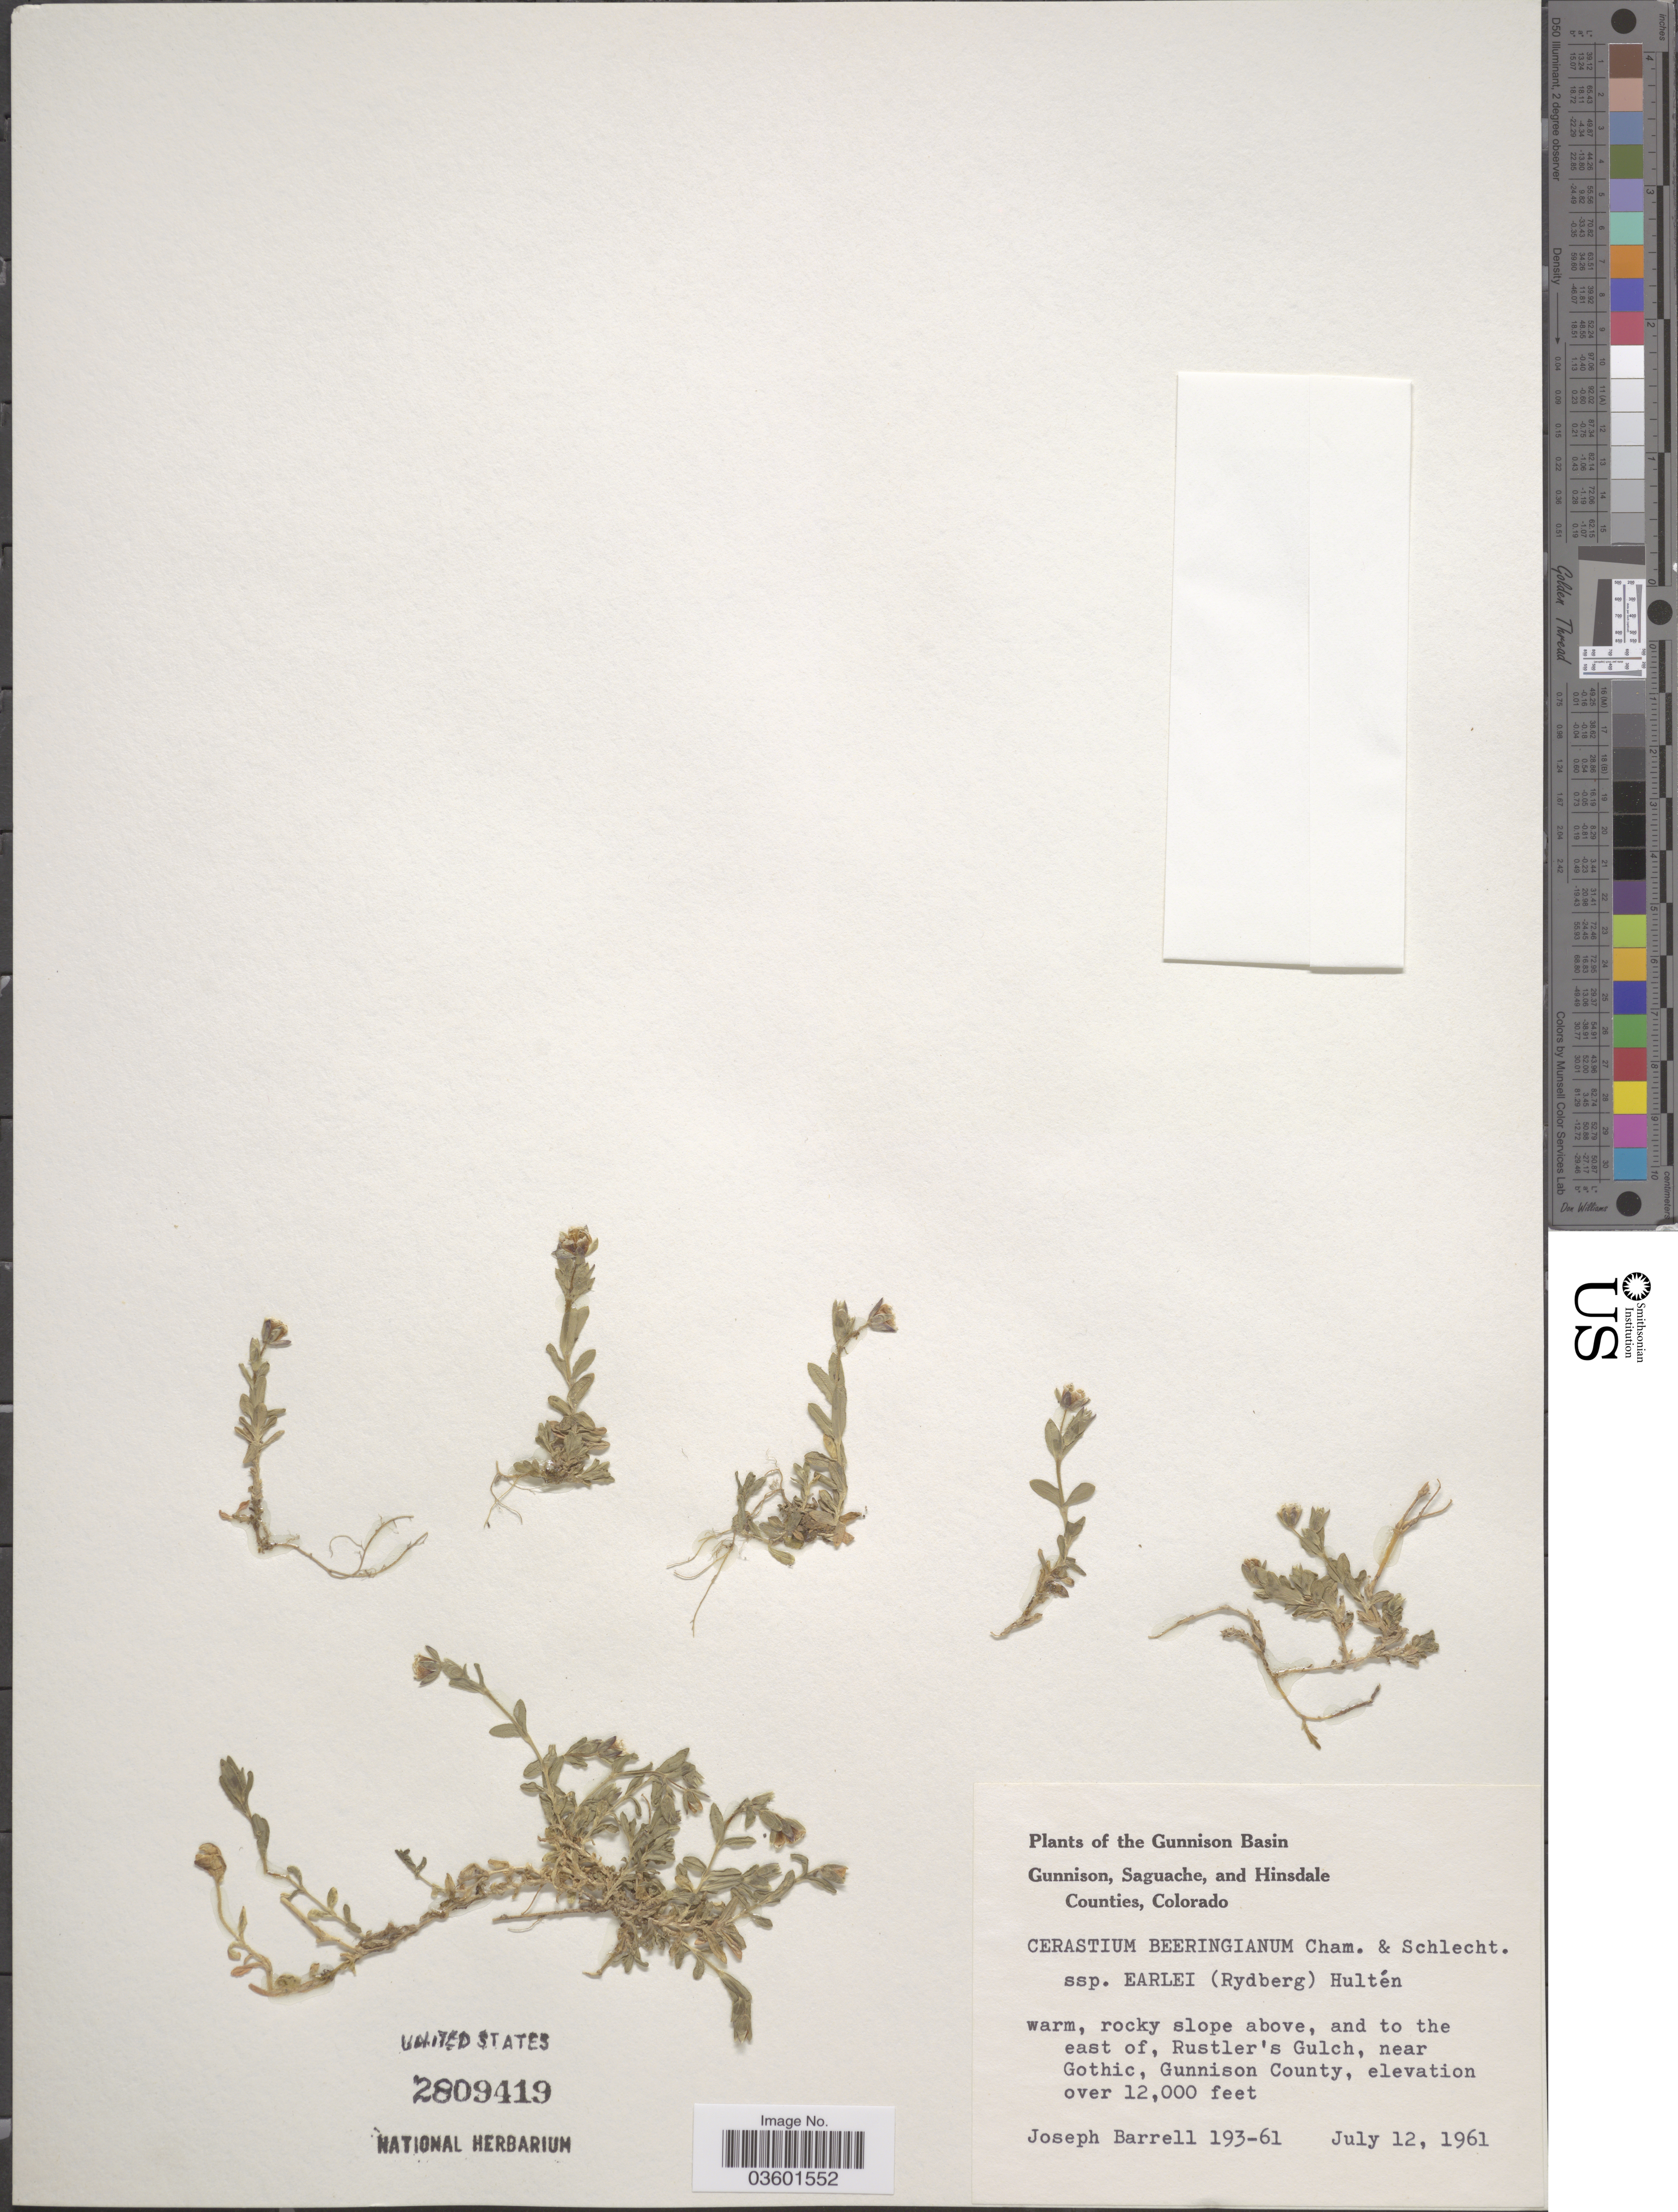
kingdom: Plantae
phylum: Tracheophyta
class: Magnoliopsida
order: Caryophyllales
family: Caryophyllaceae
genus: Cerastium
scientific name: Cerastium beeringianum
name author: Cham. & Schltdl.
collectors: J. Barrell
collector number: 193-61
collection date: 1961-07-12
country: United States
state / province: Colorado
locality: The Gunnison Basin. Warm, rocky slope above, and to the east of, Rustler's Gulch, near Gothic, Gunnison County.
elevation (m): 3658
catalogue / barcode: US 2809419